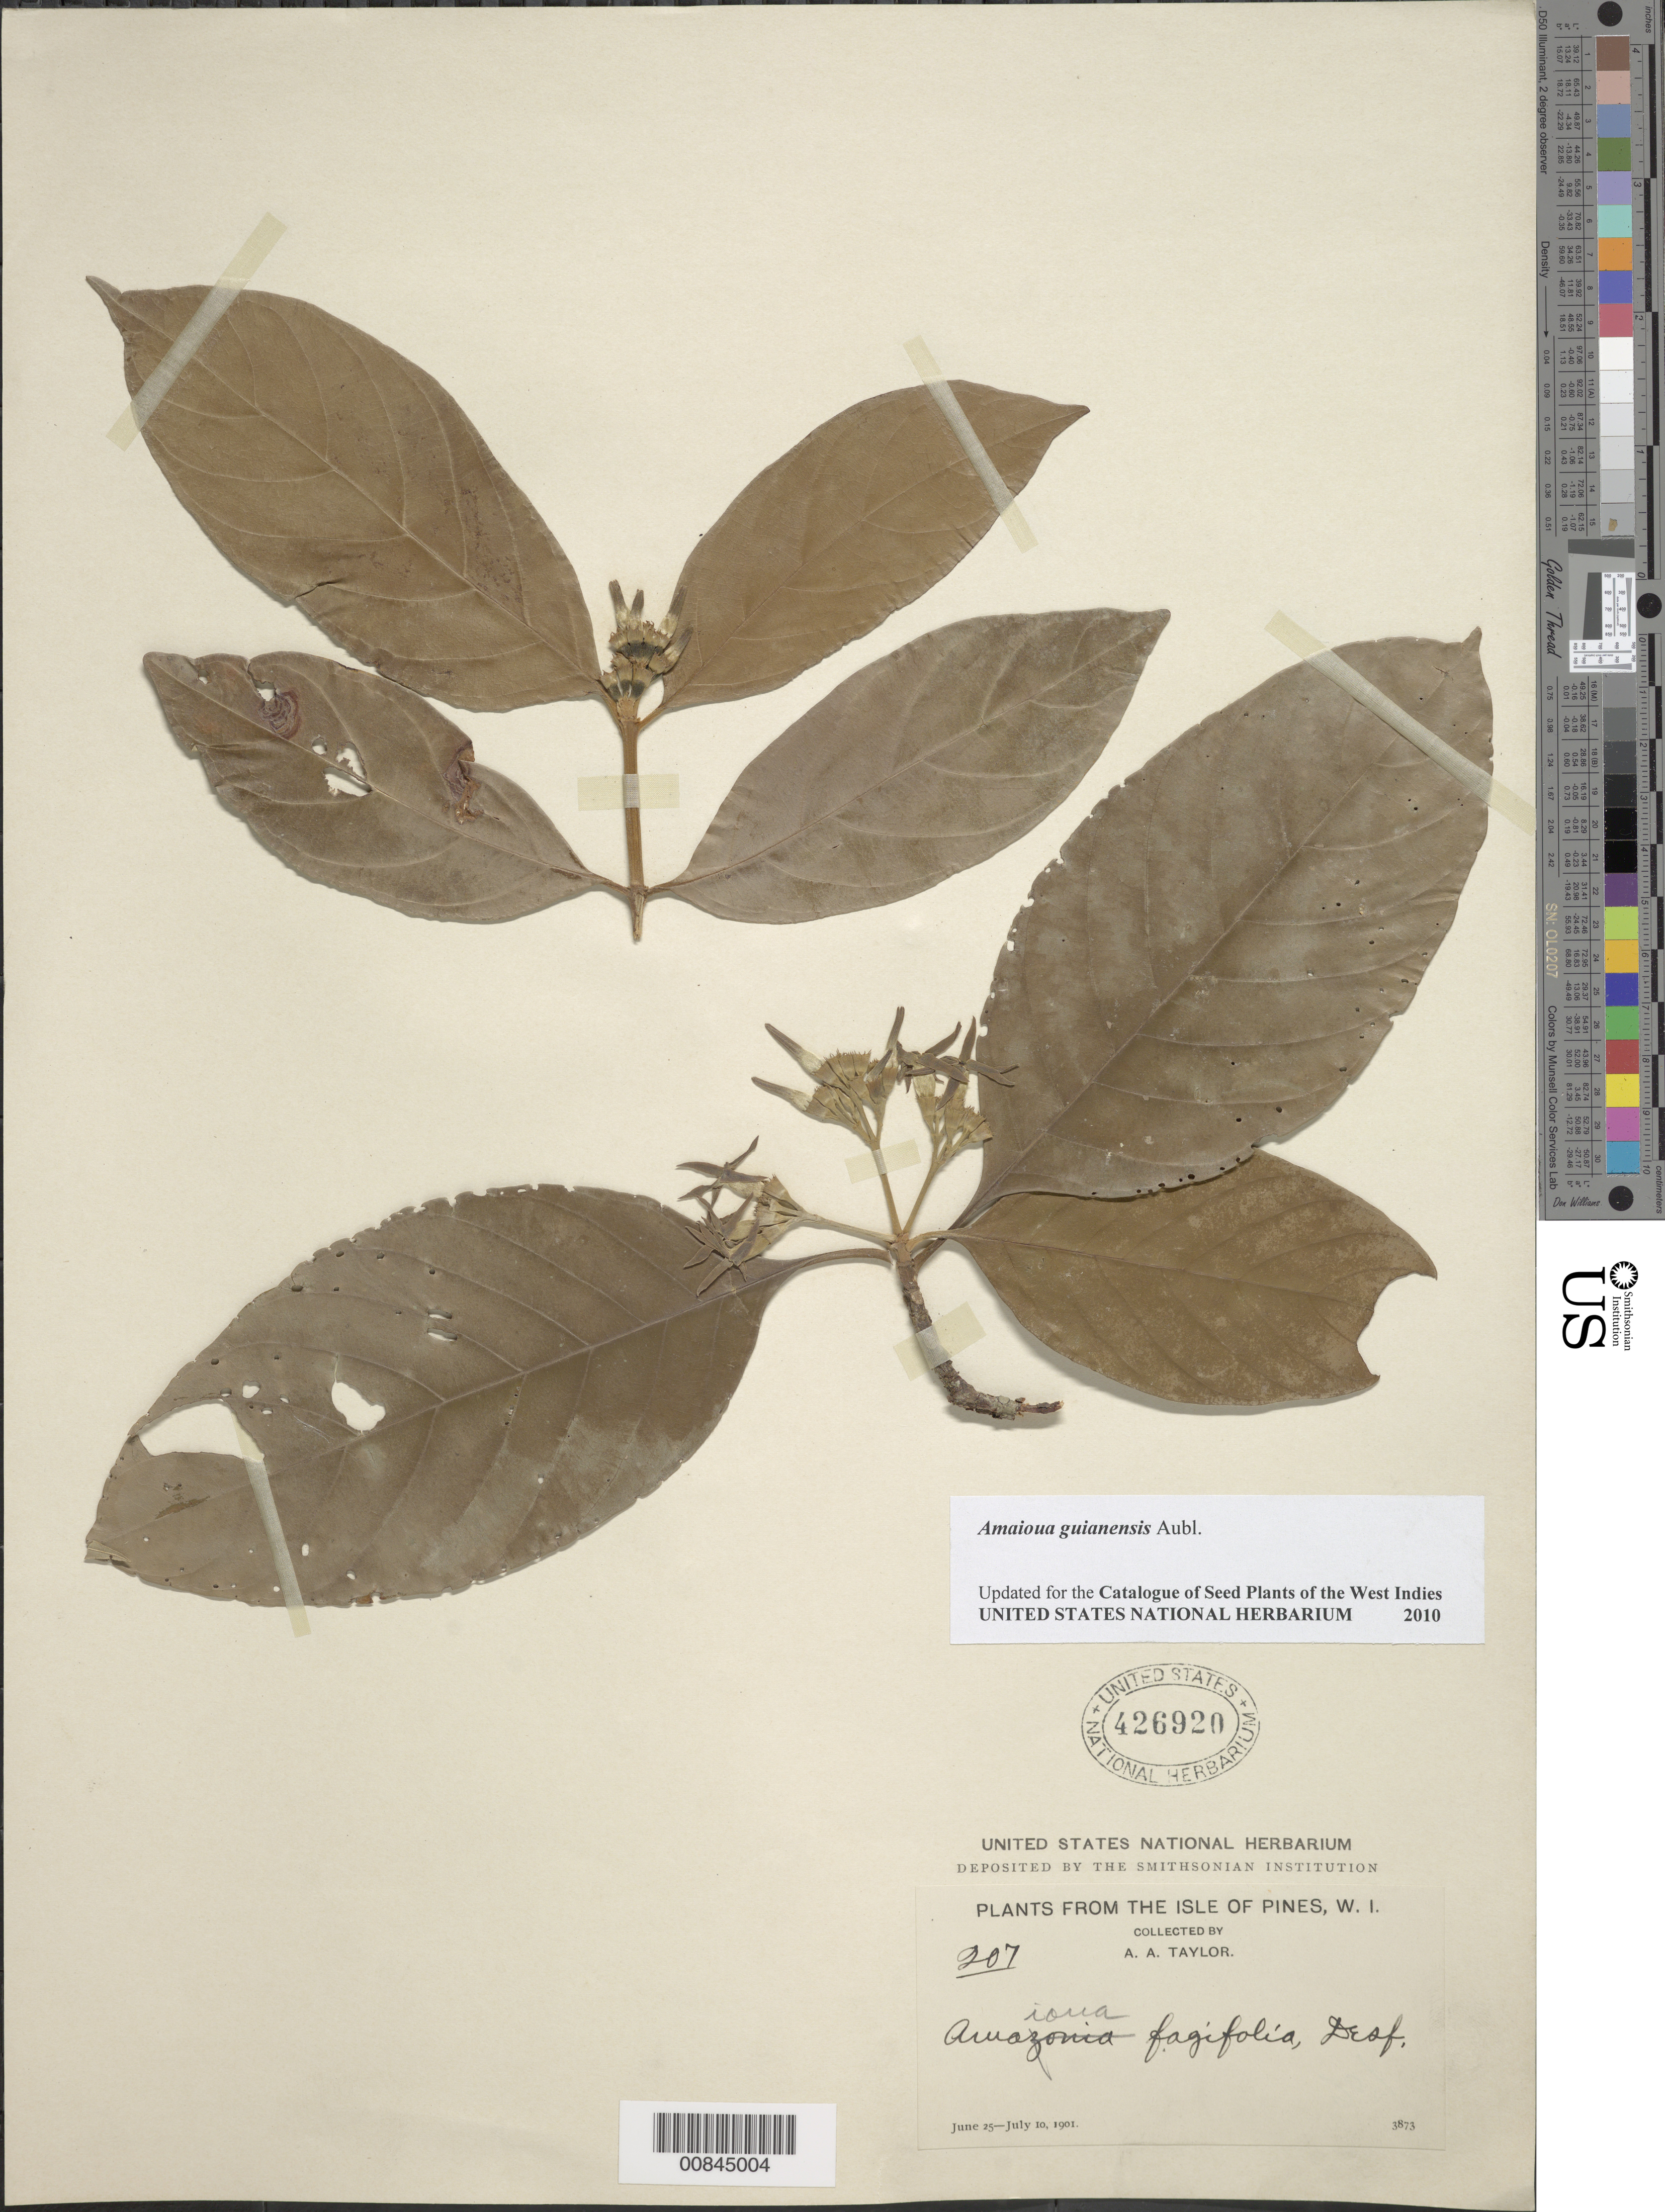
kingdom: Plantae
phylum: Tracheophyta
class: Magnoliopsida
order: Gentianales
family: Rubiaceae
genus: Amaioua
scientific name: Amaioua guianensis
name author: Aubl.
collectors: A. A. Taylor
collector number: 207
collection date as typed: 25 Jun 1901 to 10 Jul 1901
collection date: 1901-06-25/1901-07-10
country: Cuba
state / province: Isla de La Juventud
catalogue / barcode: US 426920